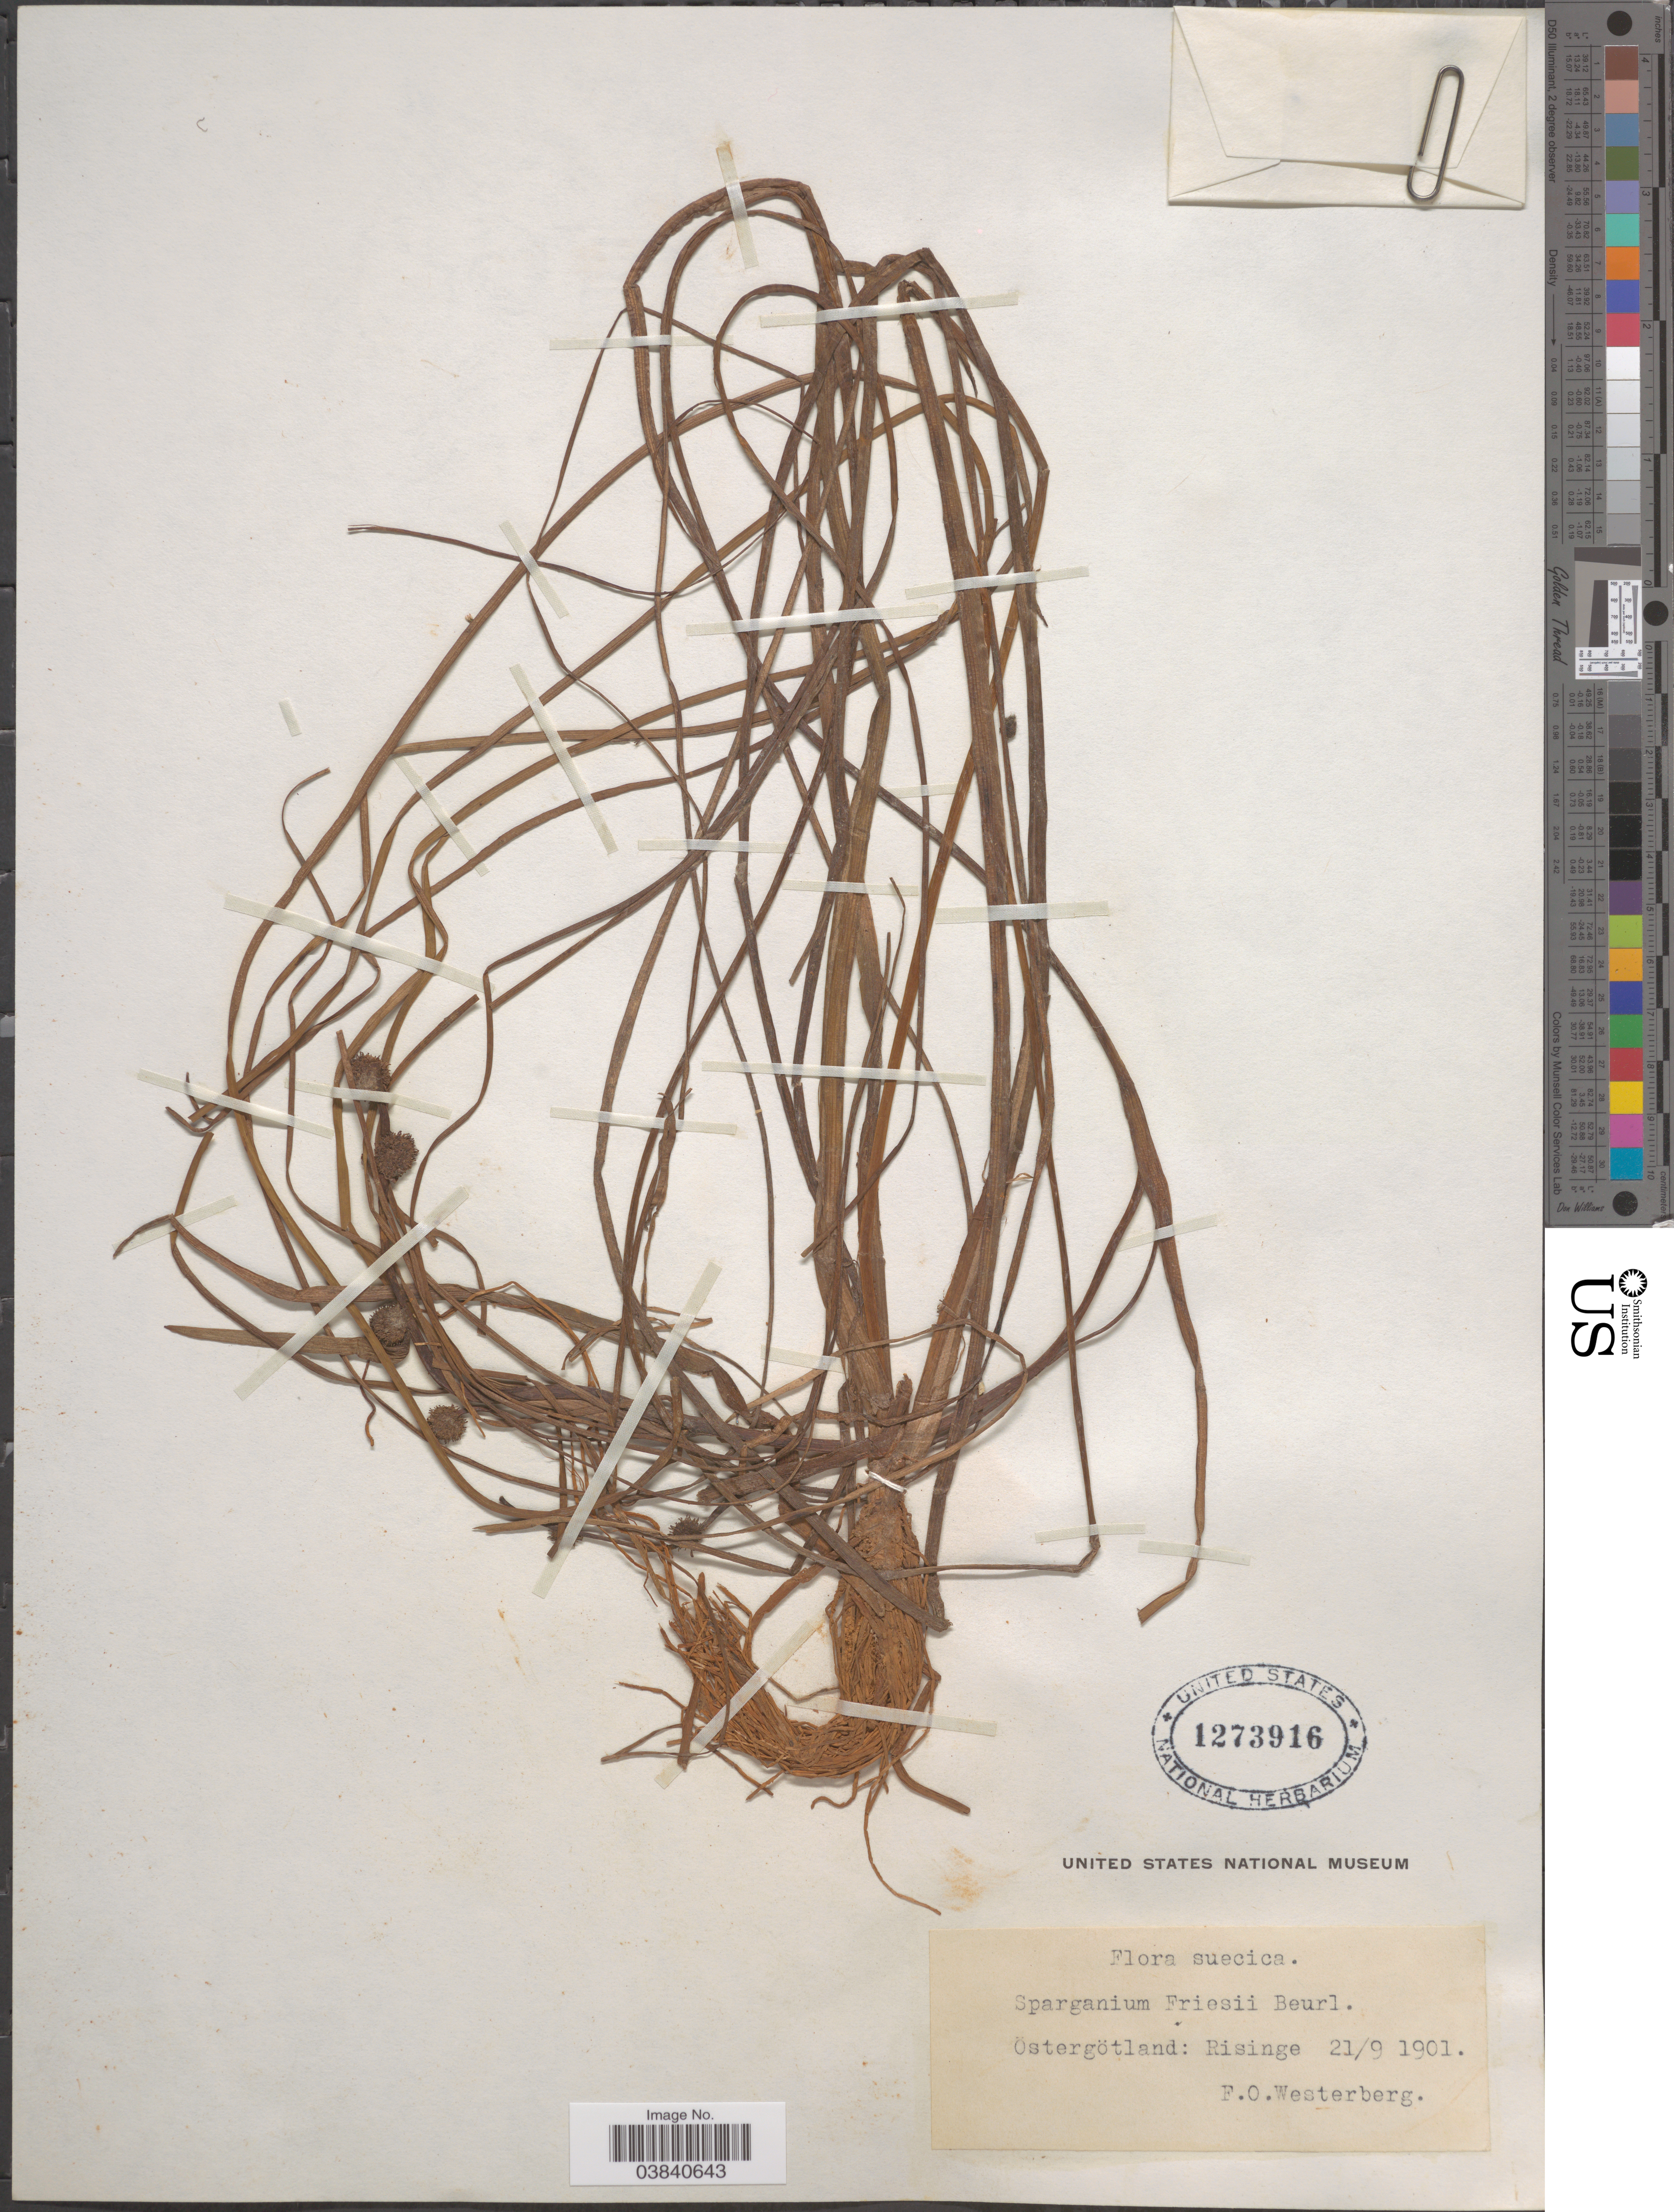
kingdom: Plantae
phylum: Tracheophyta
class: Liliopsida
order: Poales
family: Typhaceae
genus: Sparganium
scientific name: Sparganium friesii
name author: Beurl.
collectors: F. Westerberg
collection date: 1901-09-21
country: Sweden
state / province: Östergötland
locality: Risinge.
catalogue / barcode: US 1273916